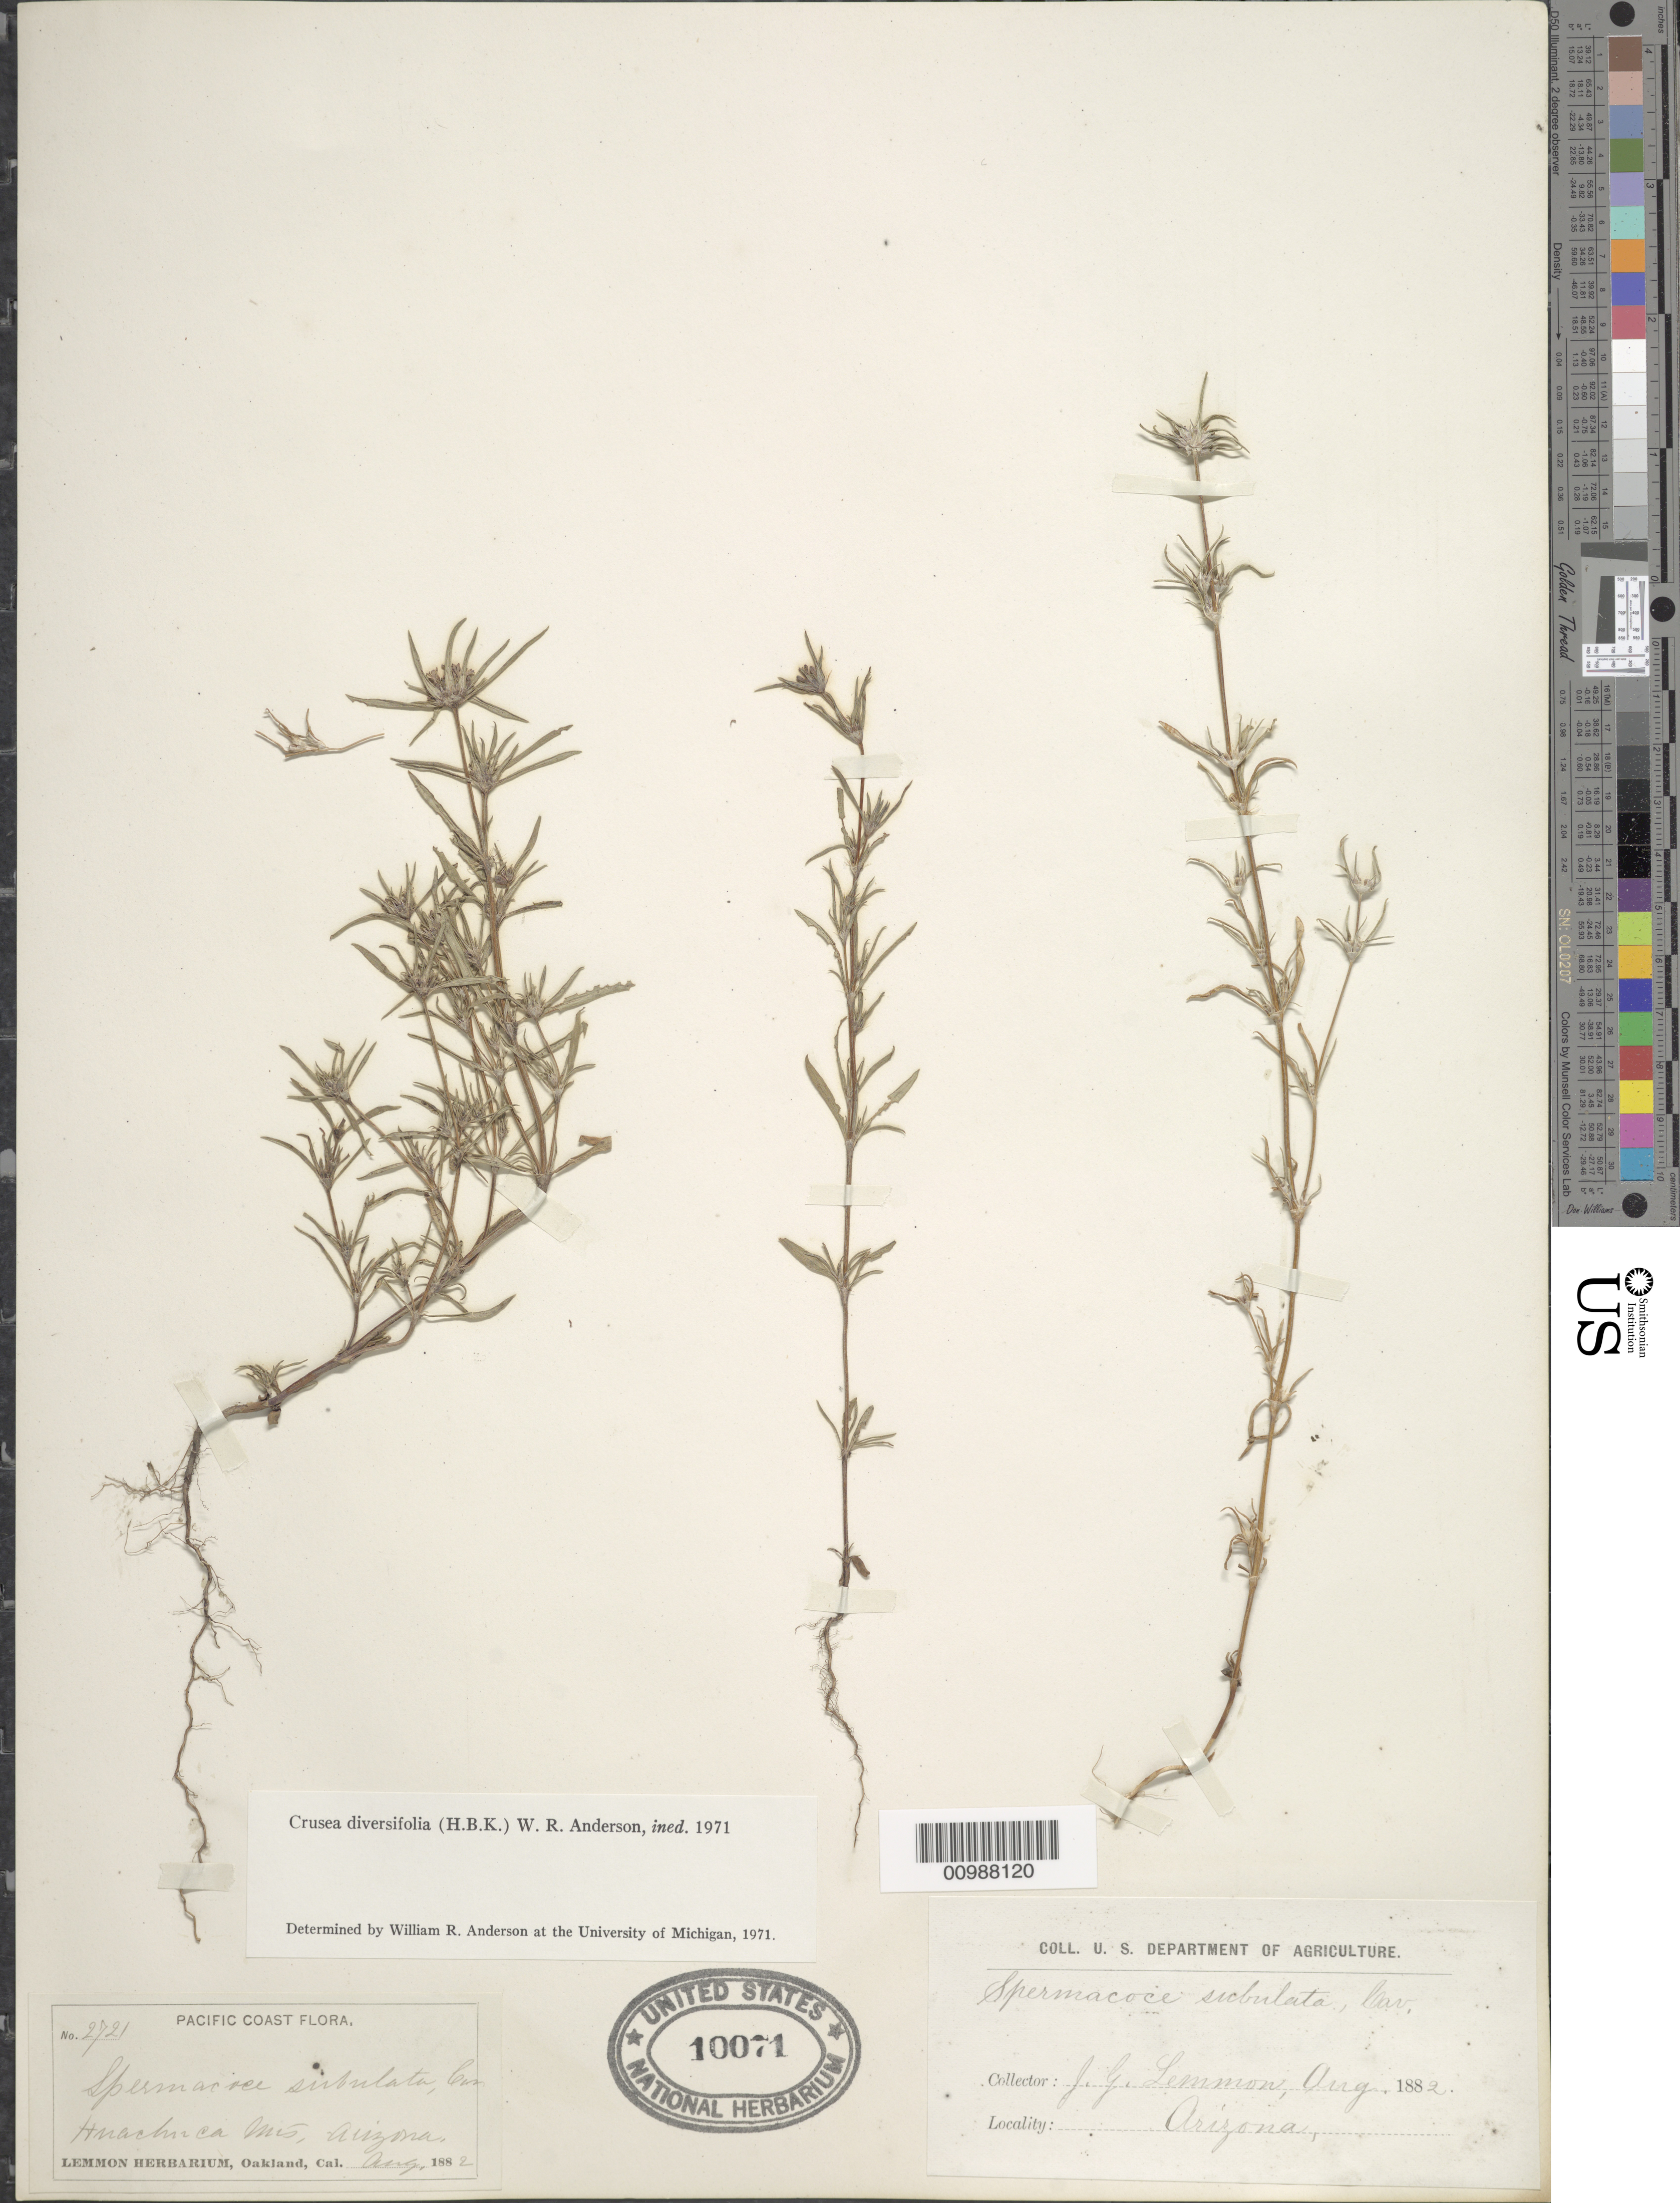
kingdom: Plantae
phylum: Tracheophyta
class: Magnoliopsida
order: Gentianales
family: Rubiaceae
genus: Crusea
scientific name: Crusea diversifolia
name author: (Kunth) W.R. Anderson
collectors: J. G. Lemmon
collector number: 2721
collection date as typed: Aug 1882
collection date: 1882-08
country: United States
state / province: Arizona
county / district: Cochise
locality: Huachuca Mountains.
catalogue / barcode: US 10071